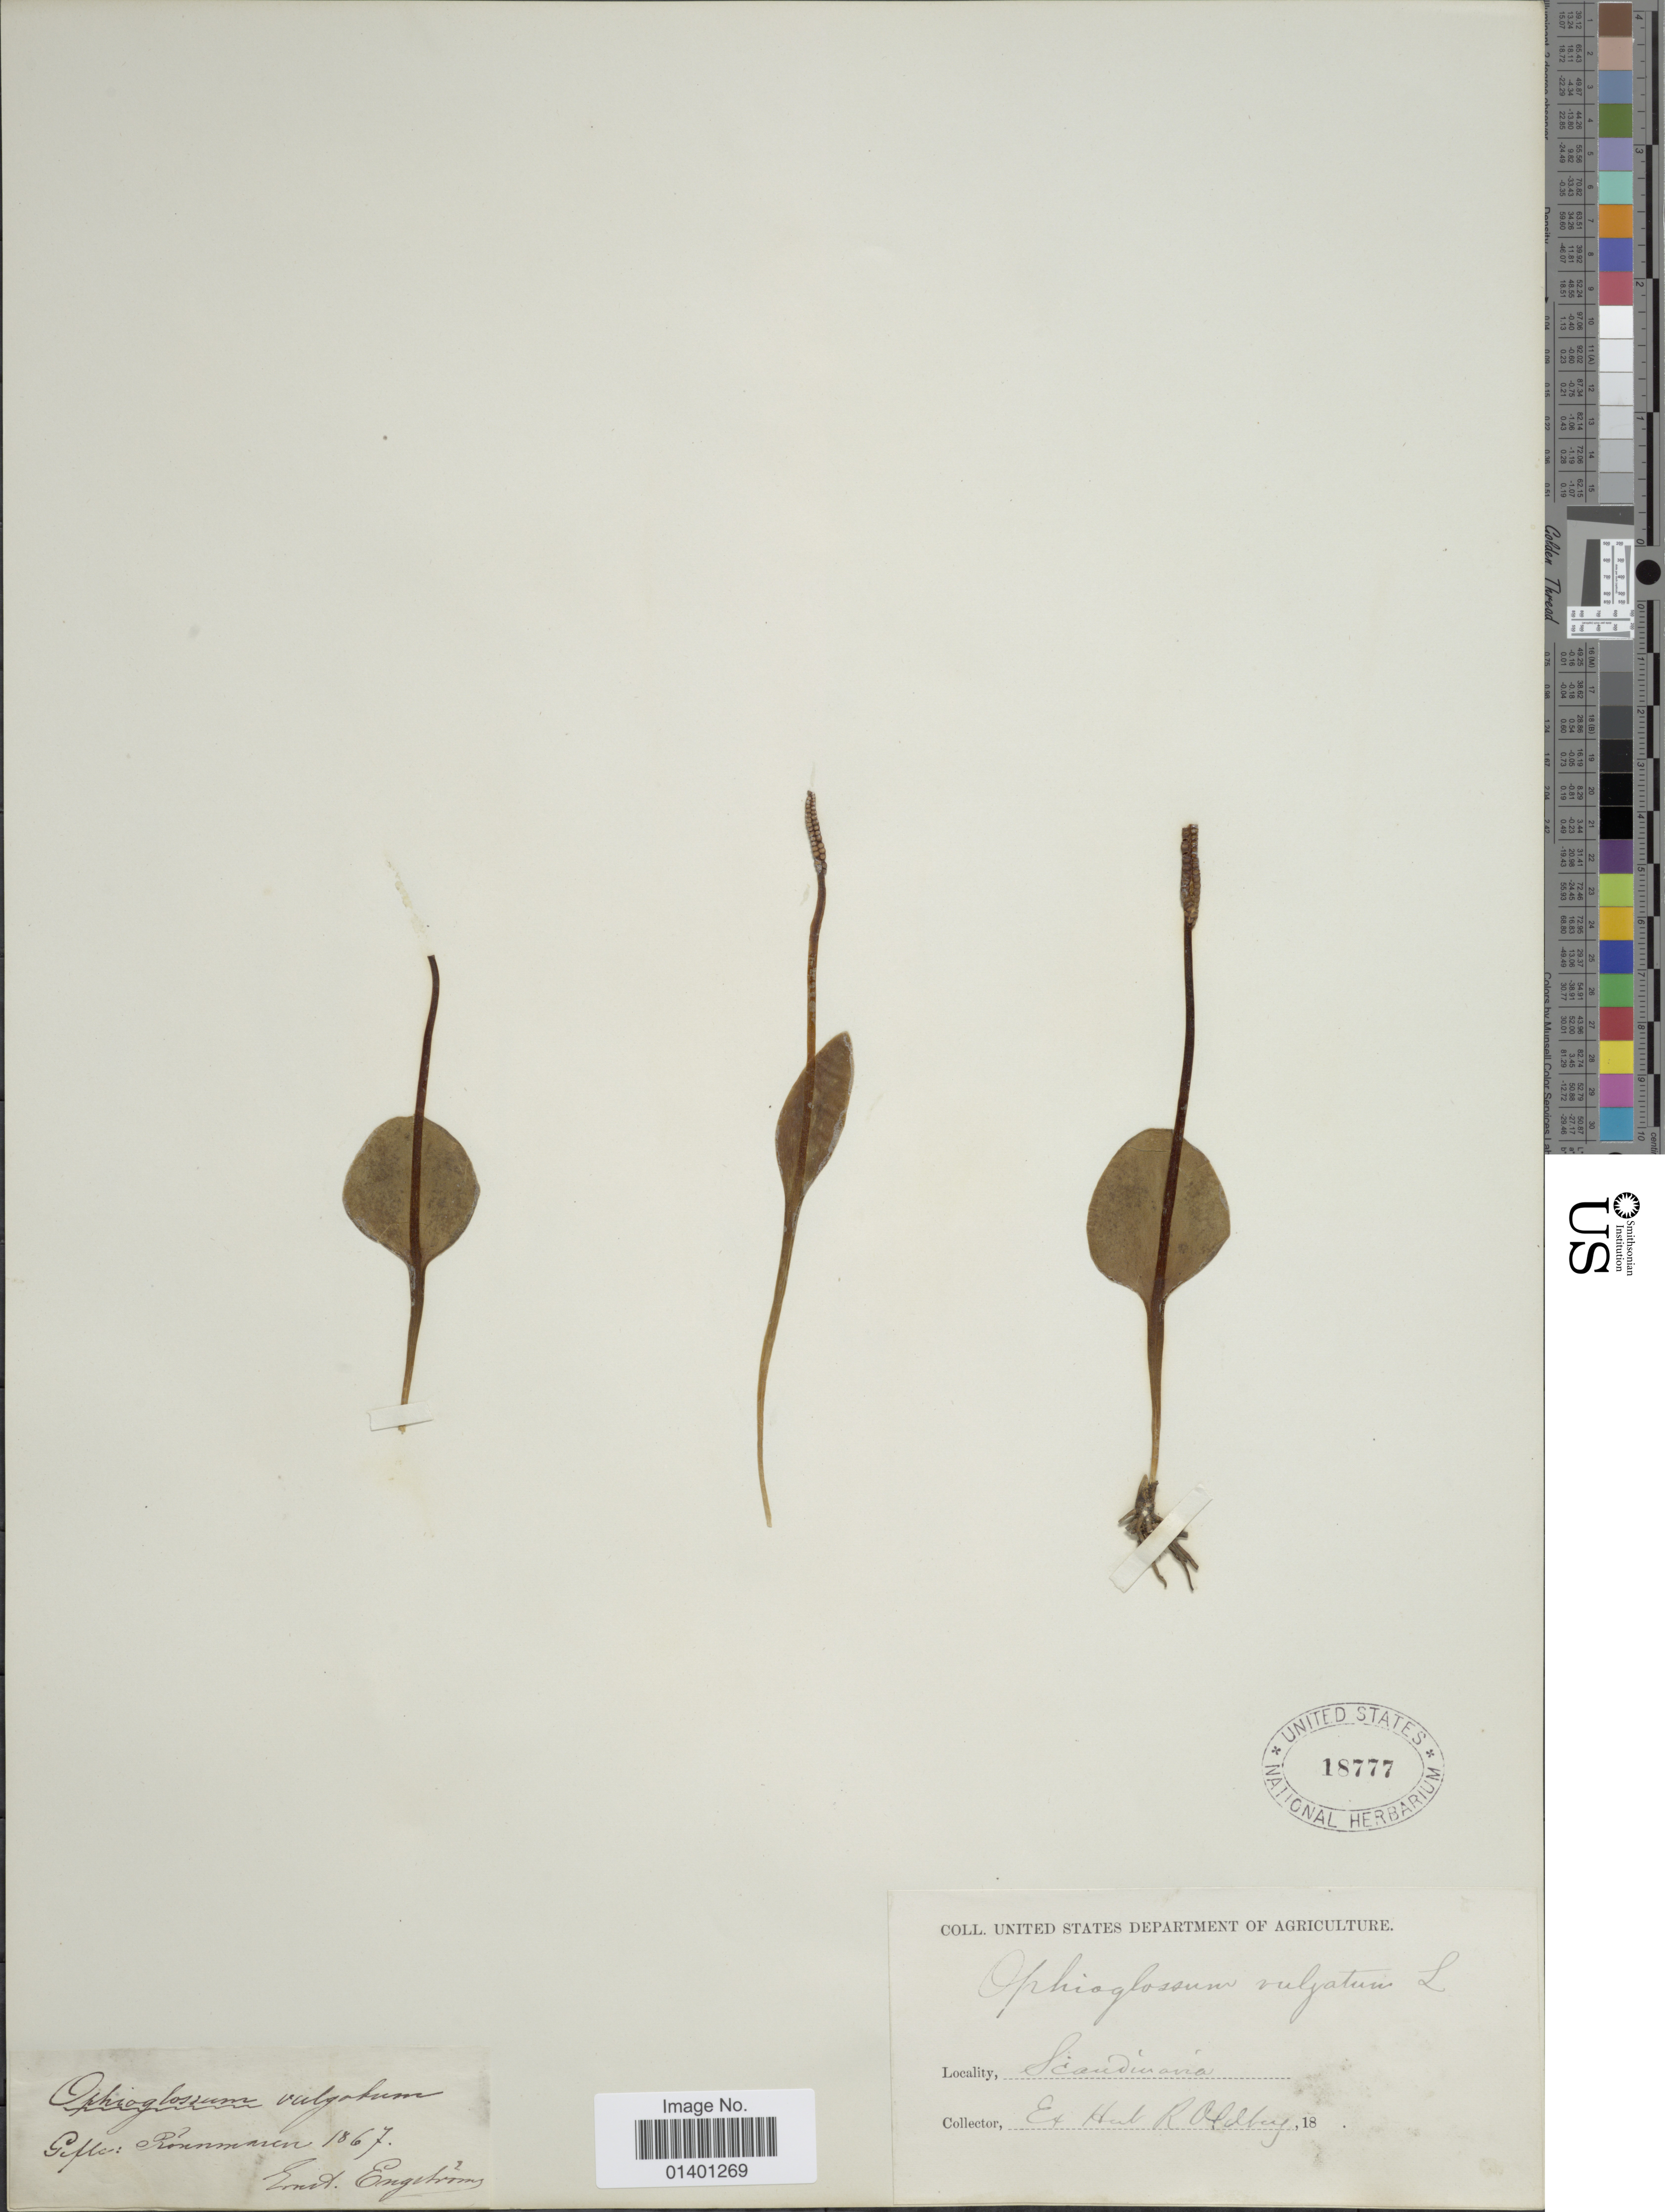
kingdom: Plantae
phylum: Tracheophyta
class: Polypodiopsida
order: Ophioglossales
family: Ophioglossaceae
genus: Ophioglossum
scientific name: Ophioglossum vulgatum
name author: L.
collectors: E. Engström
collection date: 1867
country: Sweden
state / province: Gävleborg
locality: Scandinavia, Gefle: Rornumen [interpreted]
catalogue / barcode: US 18777